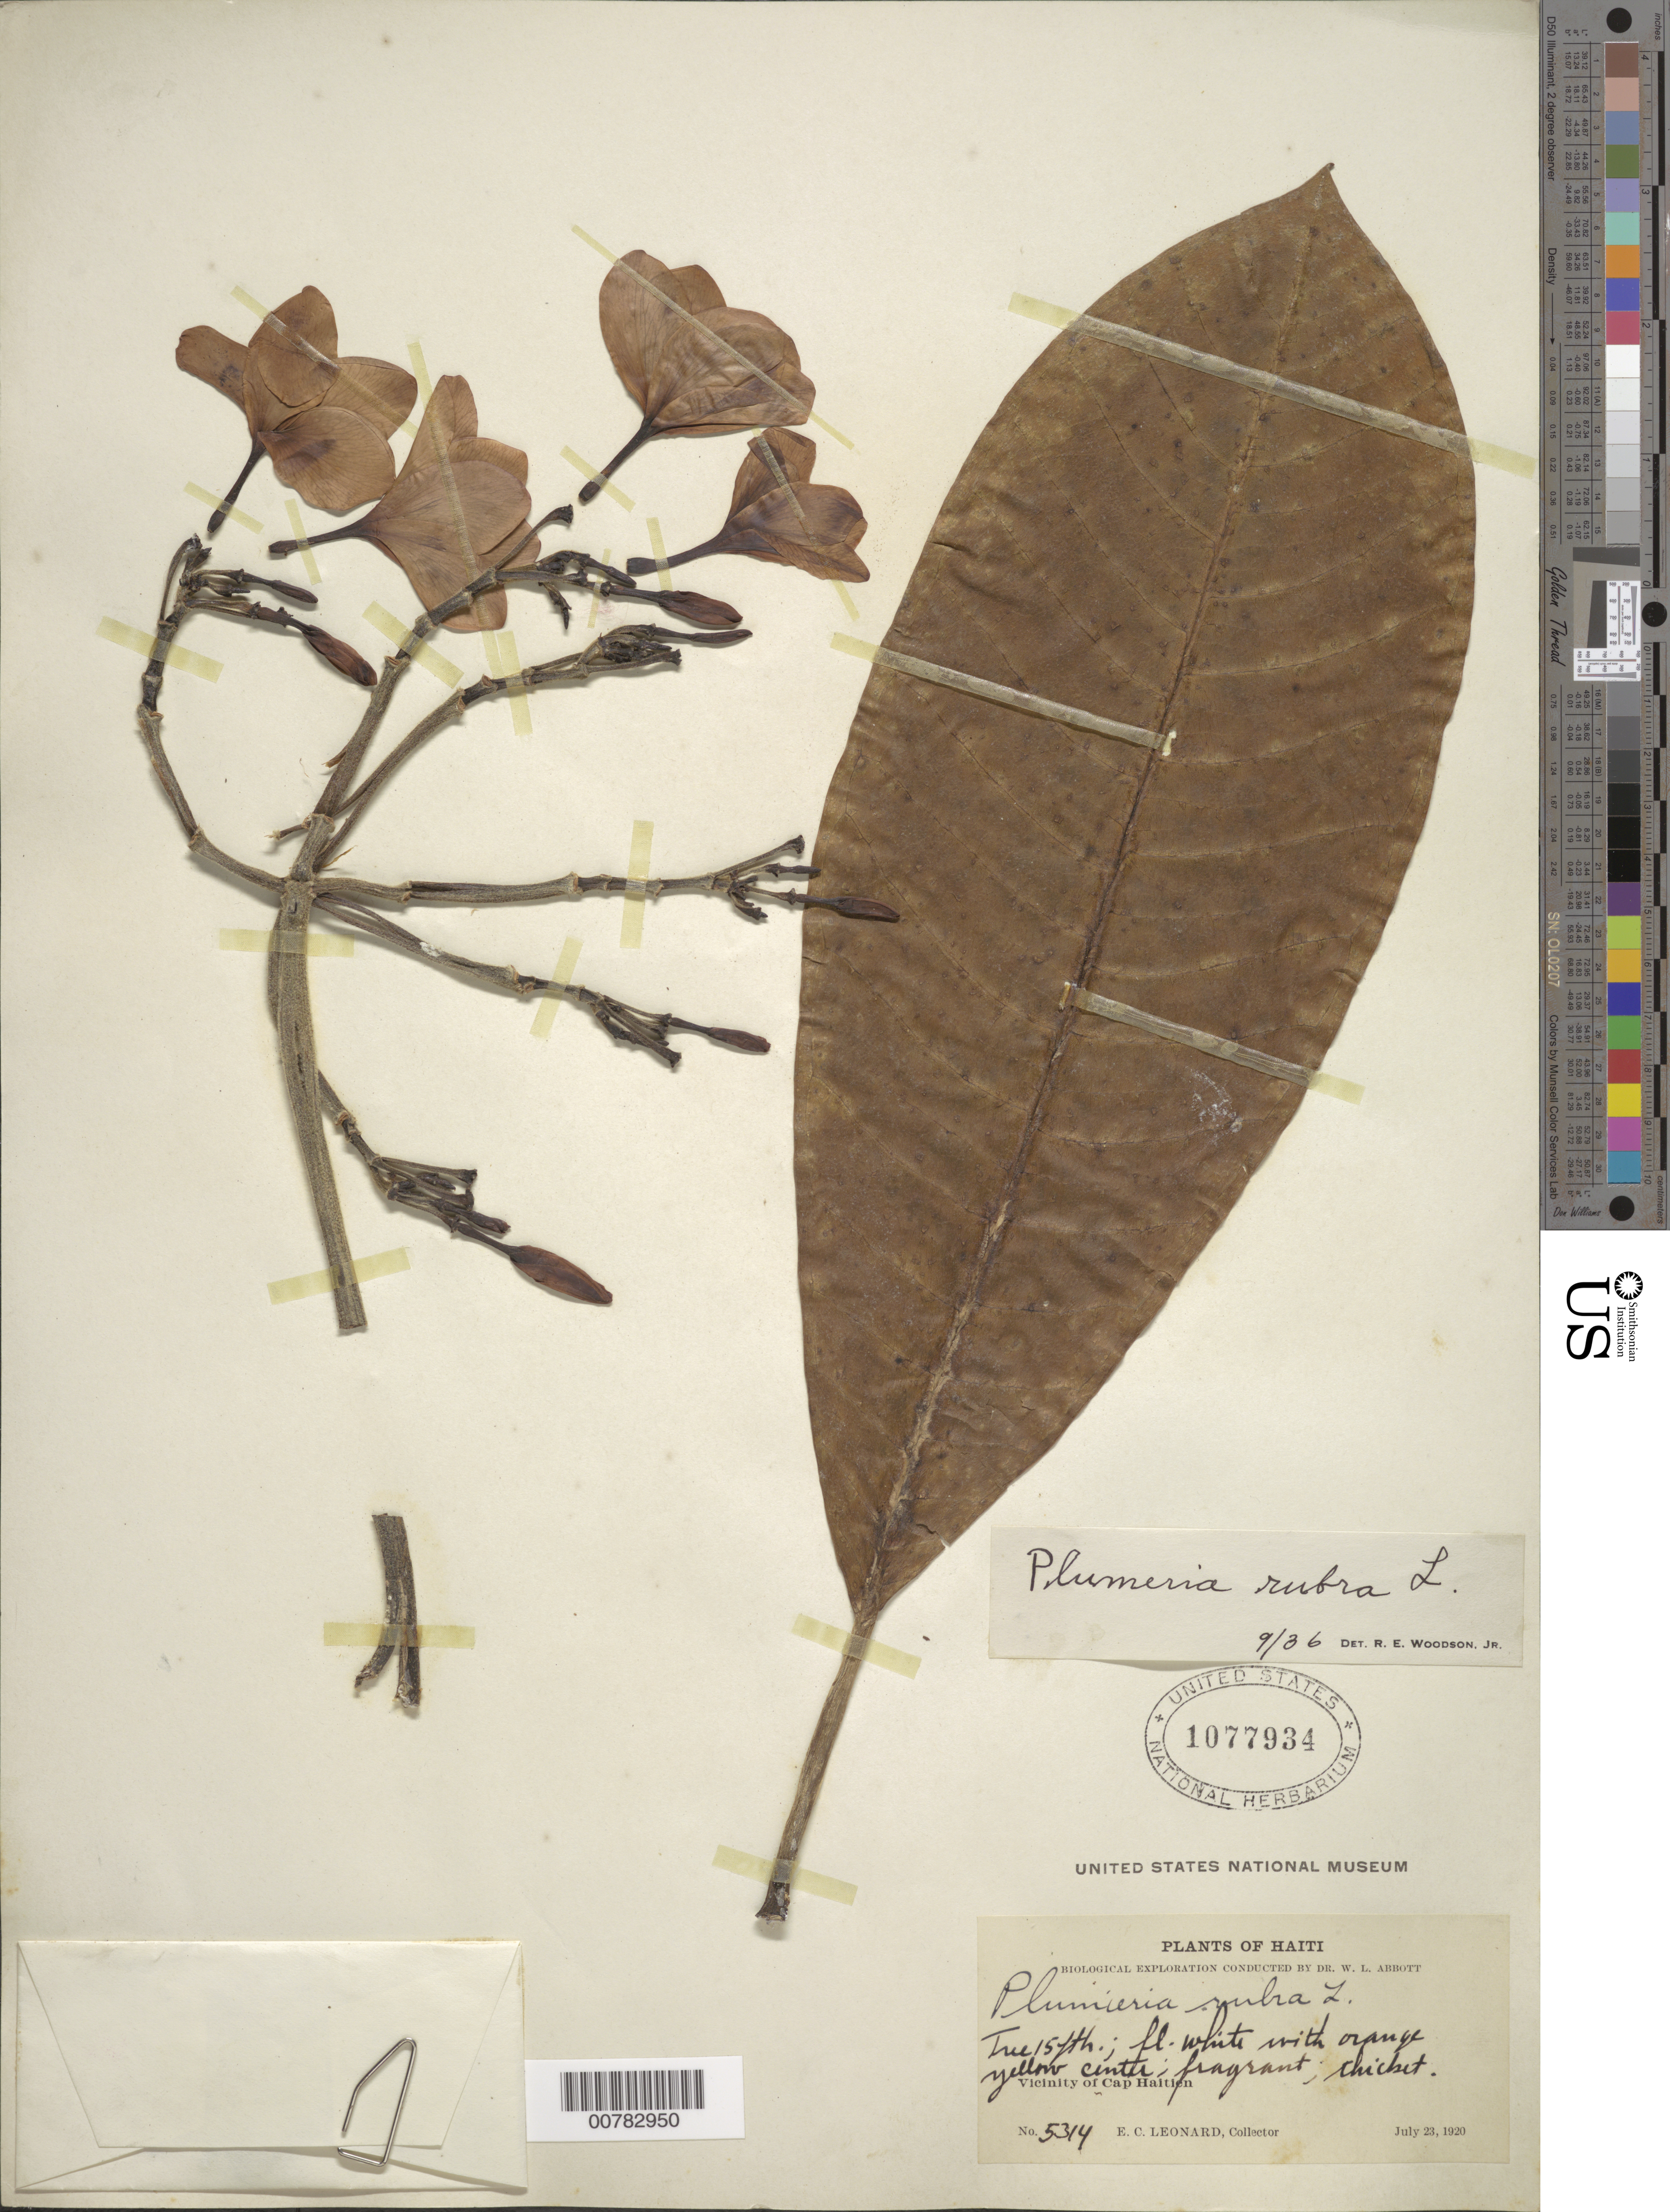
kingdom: Plantae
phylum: Tracheophyta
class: Magnoliopsida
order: Gentianales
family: Apocynaceae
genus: Plumeria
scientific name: Plumeria rubra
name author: L.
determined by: Woodson, R. E., Jr.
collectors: E. C. Leonard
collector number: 5314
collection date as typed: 23 Jul 1920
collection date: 1920-07-23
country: Haiti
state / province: Nord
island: Hispaniola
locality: Vicinity of Cap Haitien.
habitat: Thicket.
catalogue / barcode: US 1077934